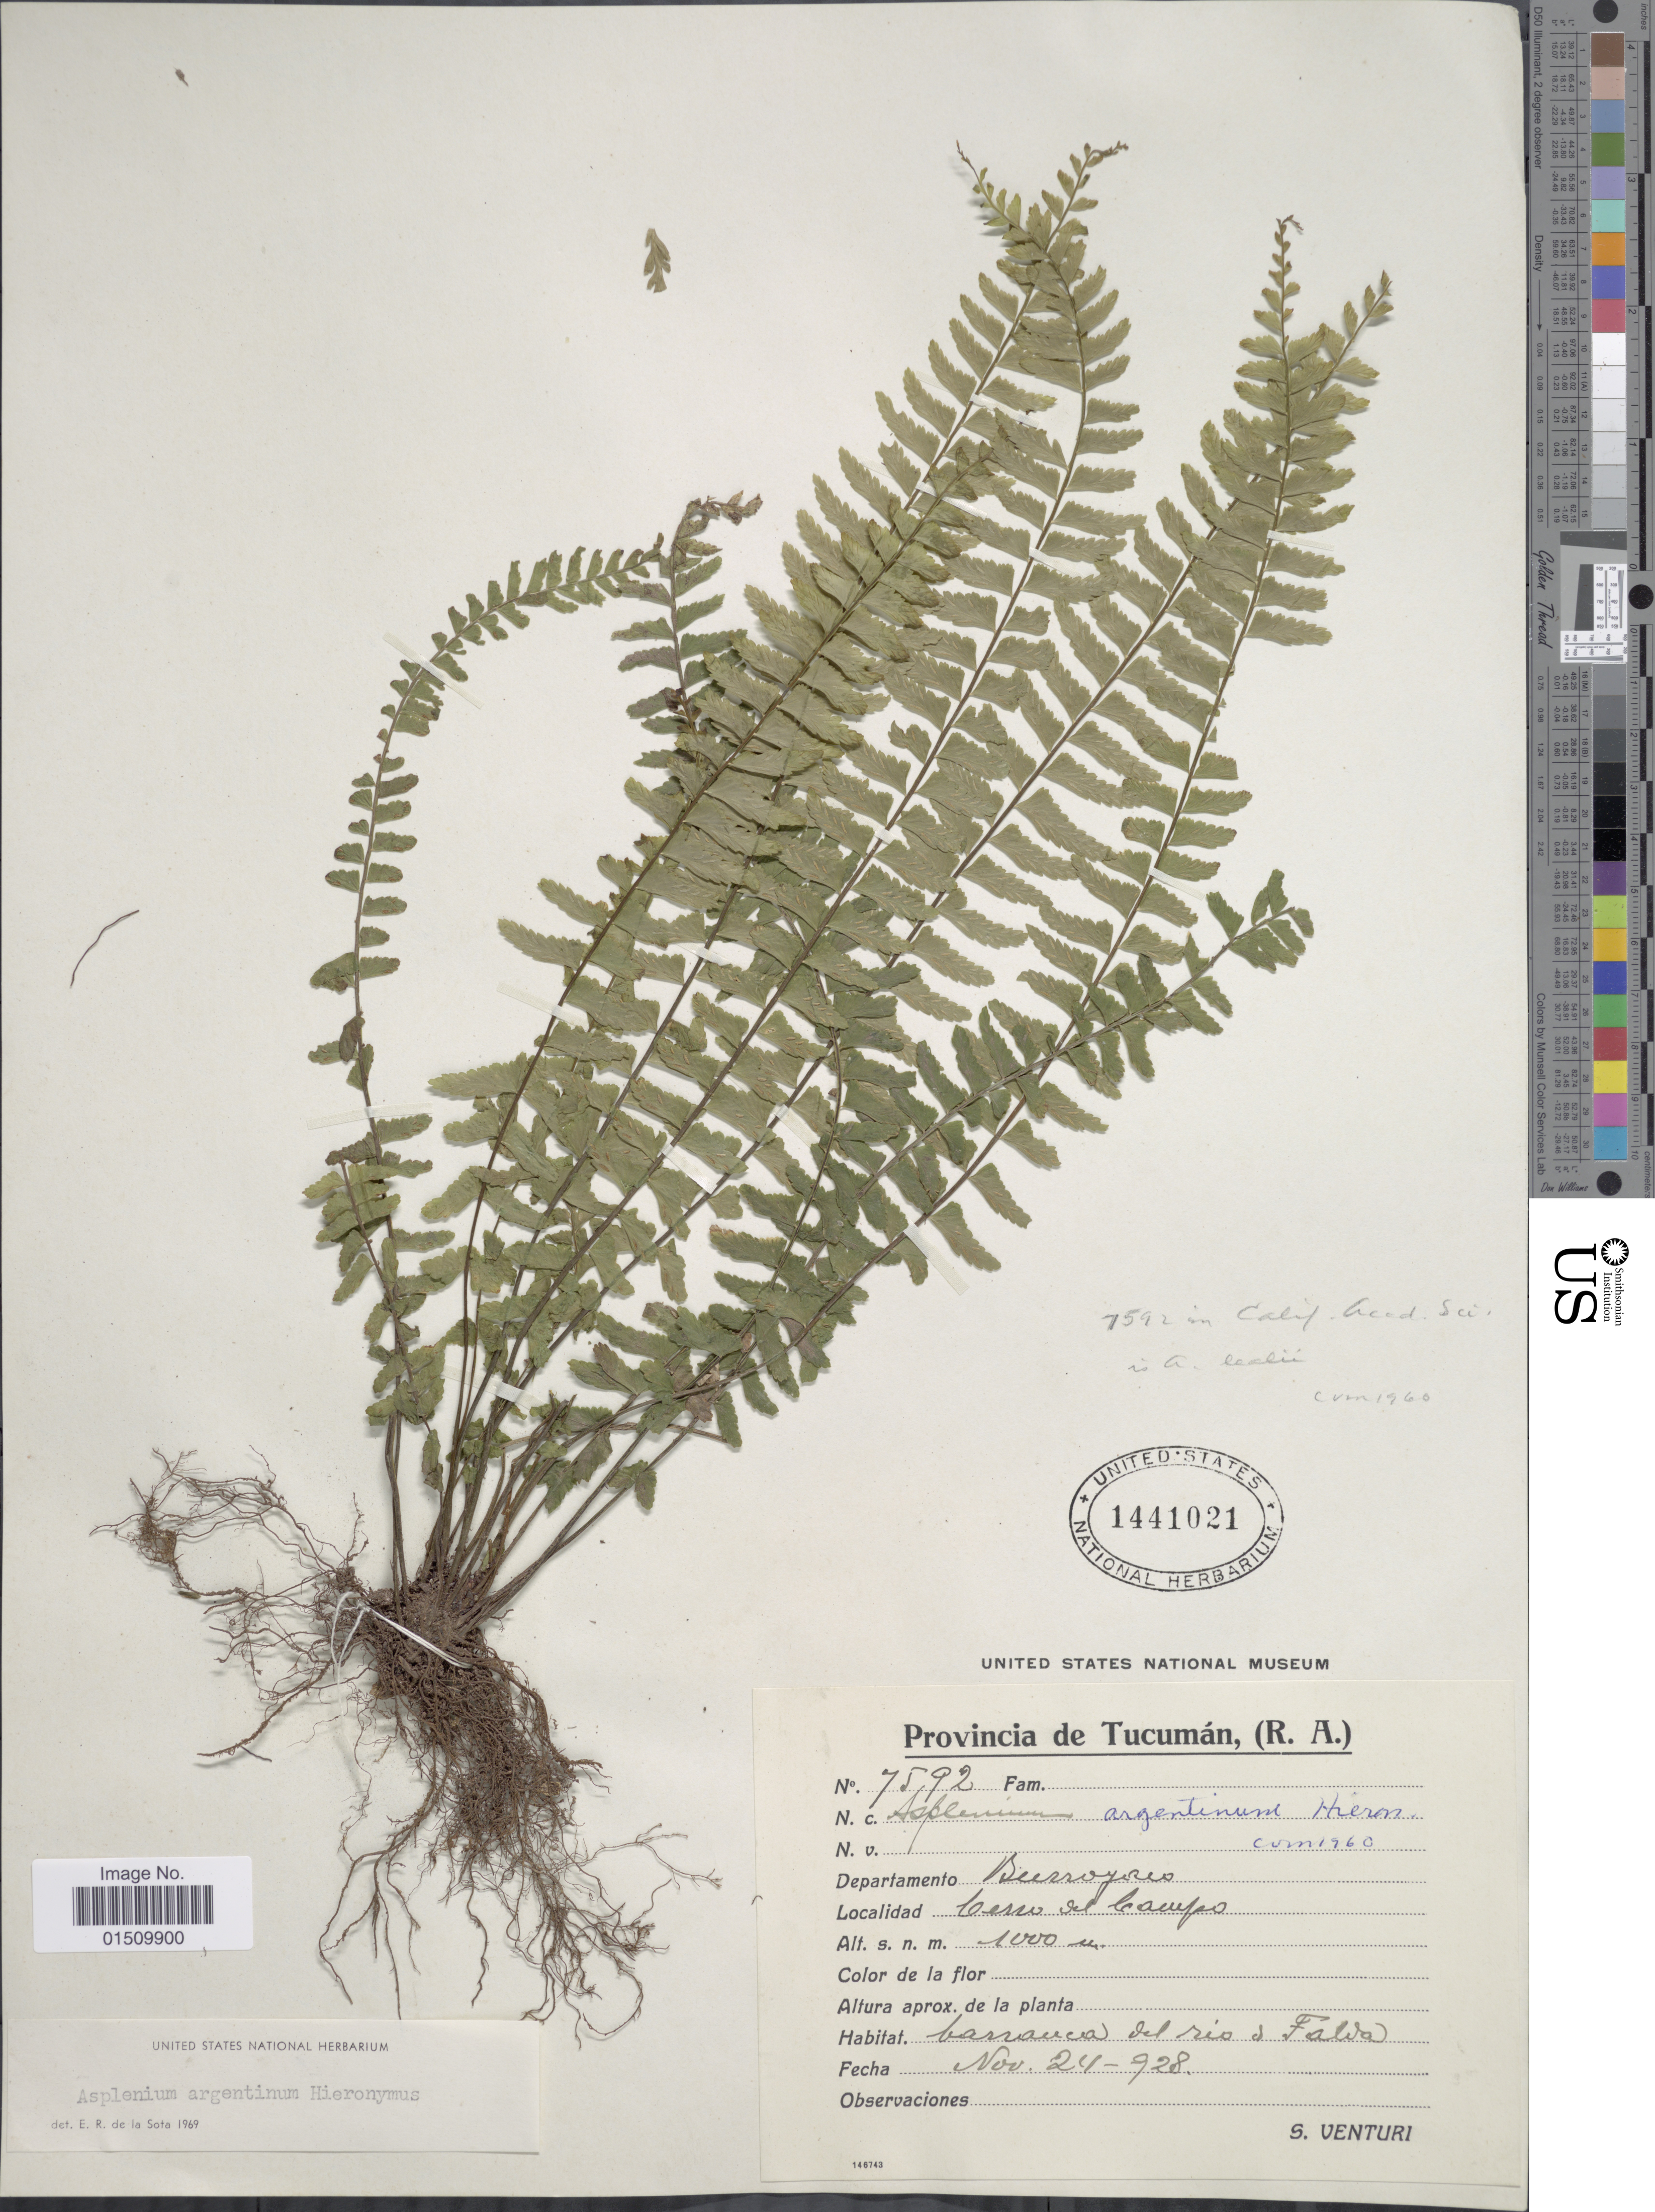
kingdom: Plantae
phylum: Tracheophyta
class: Polypodiopsida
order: Polypodiales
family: Aspleniaceae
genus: Asplenium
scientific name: Asplenium argentinum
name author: Hieron.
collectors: S. Venturi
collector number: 7592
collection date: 1928-11-24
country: Argentina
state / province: Tucumán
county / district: Burruyacú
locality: Cerro del Campo.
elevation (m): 1000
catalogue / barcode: US 1441021